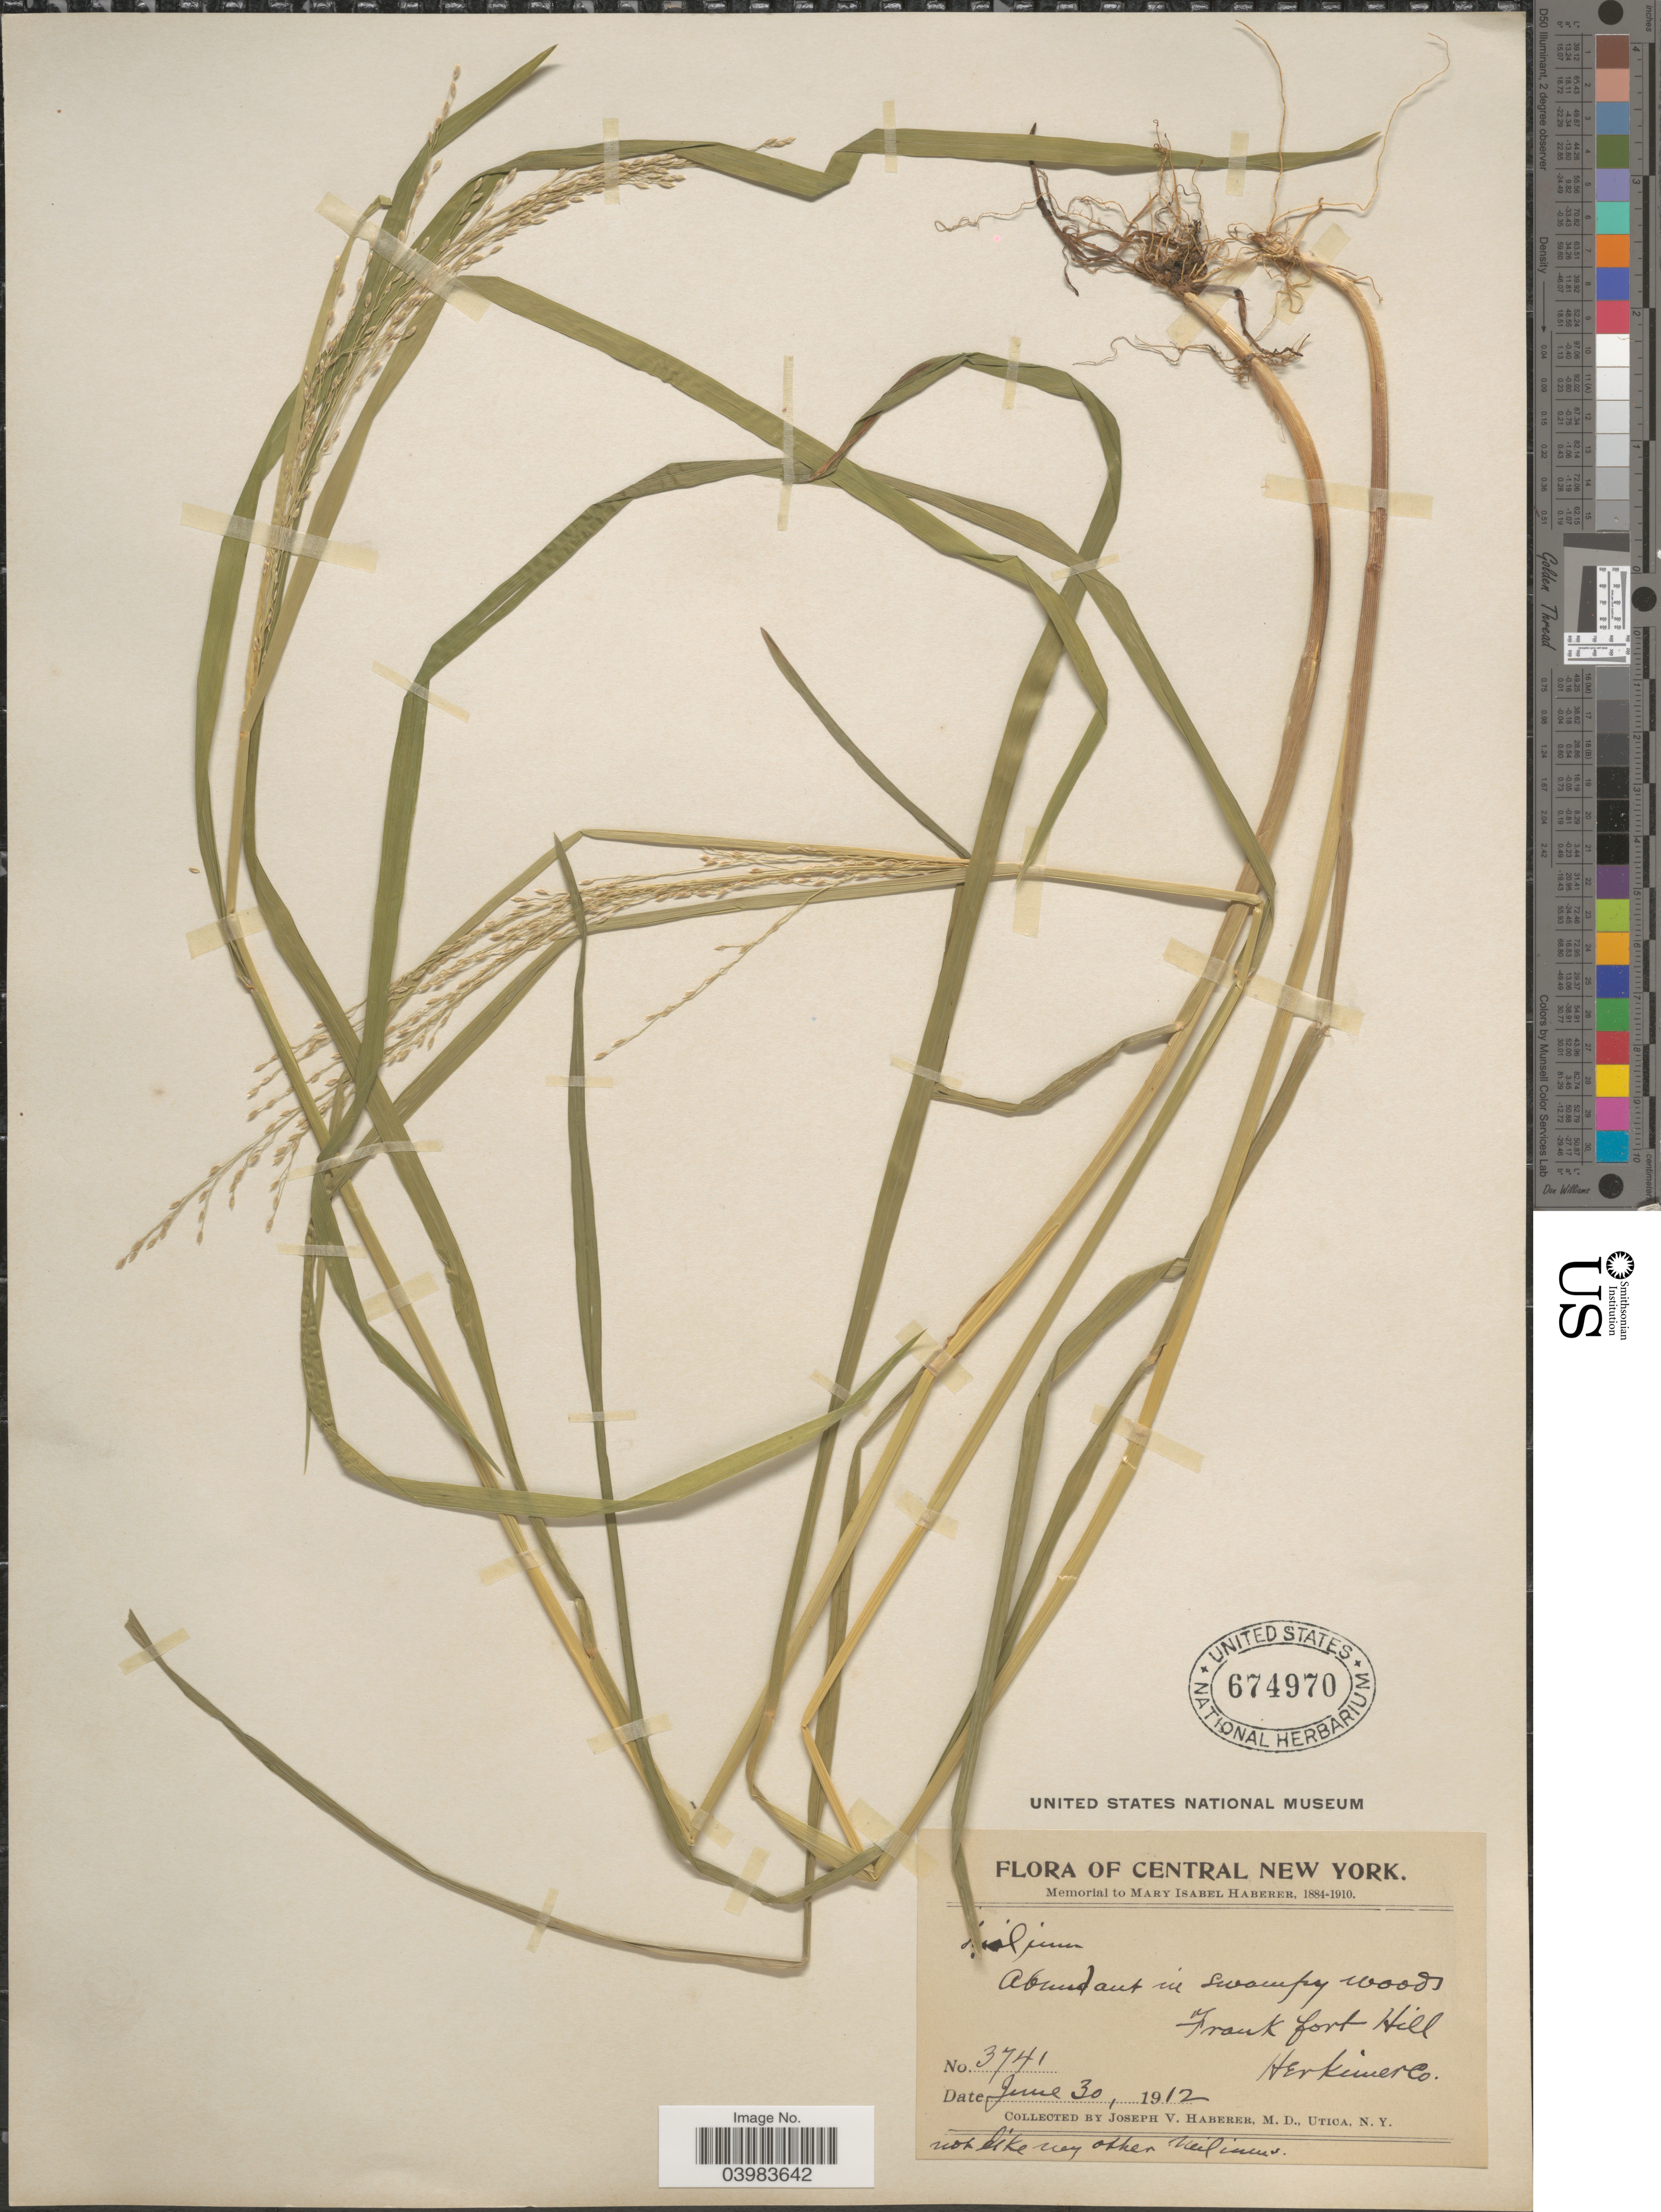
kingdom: Plantae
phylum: Tracheophyta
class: Liliopsida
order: Poales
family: Poaceae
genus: Glyceria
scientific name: Glyceria grandis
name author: S. Watson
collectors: J. V. Haberer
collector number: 3741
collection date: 1912-06-30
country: United States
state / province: New York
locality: Central New York. In Swampy Woods. Frank fort Hill. Herkimer Co.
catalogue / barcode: US 674970